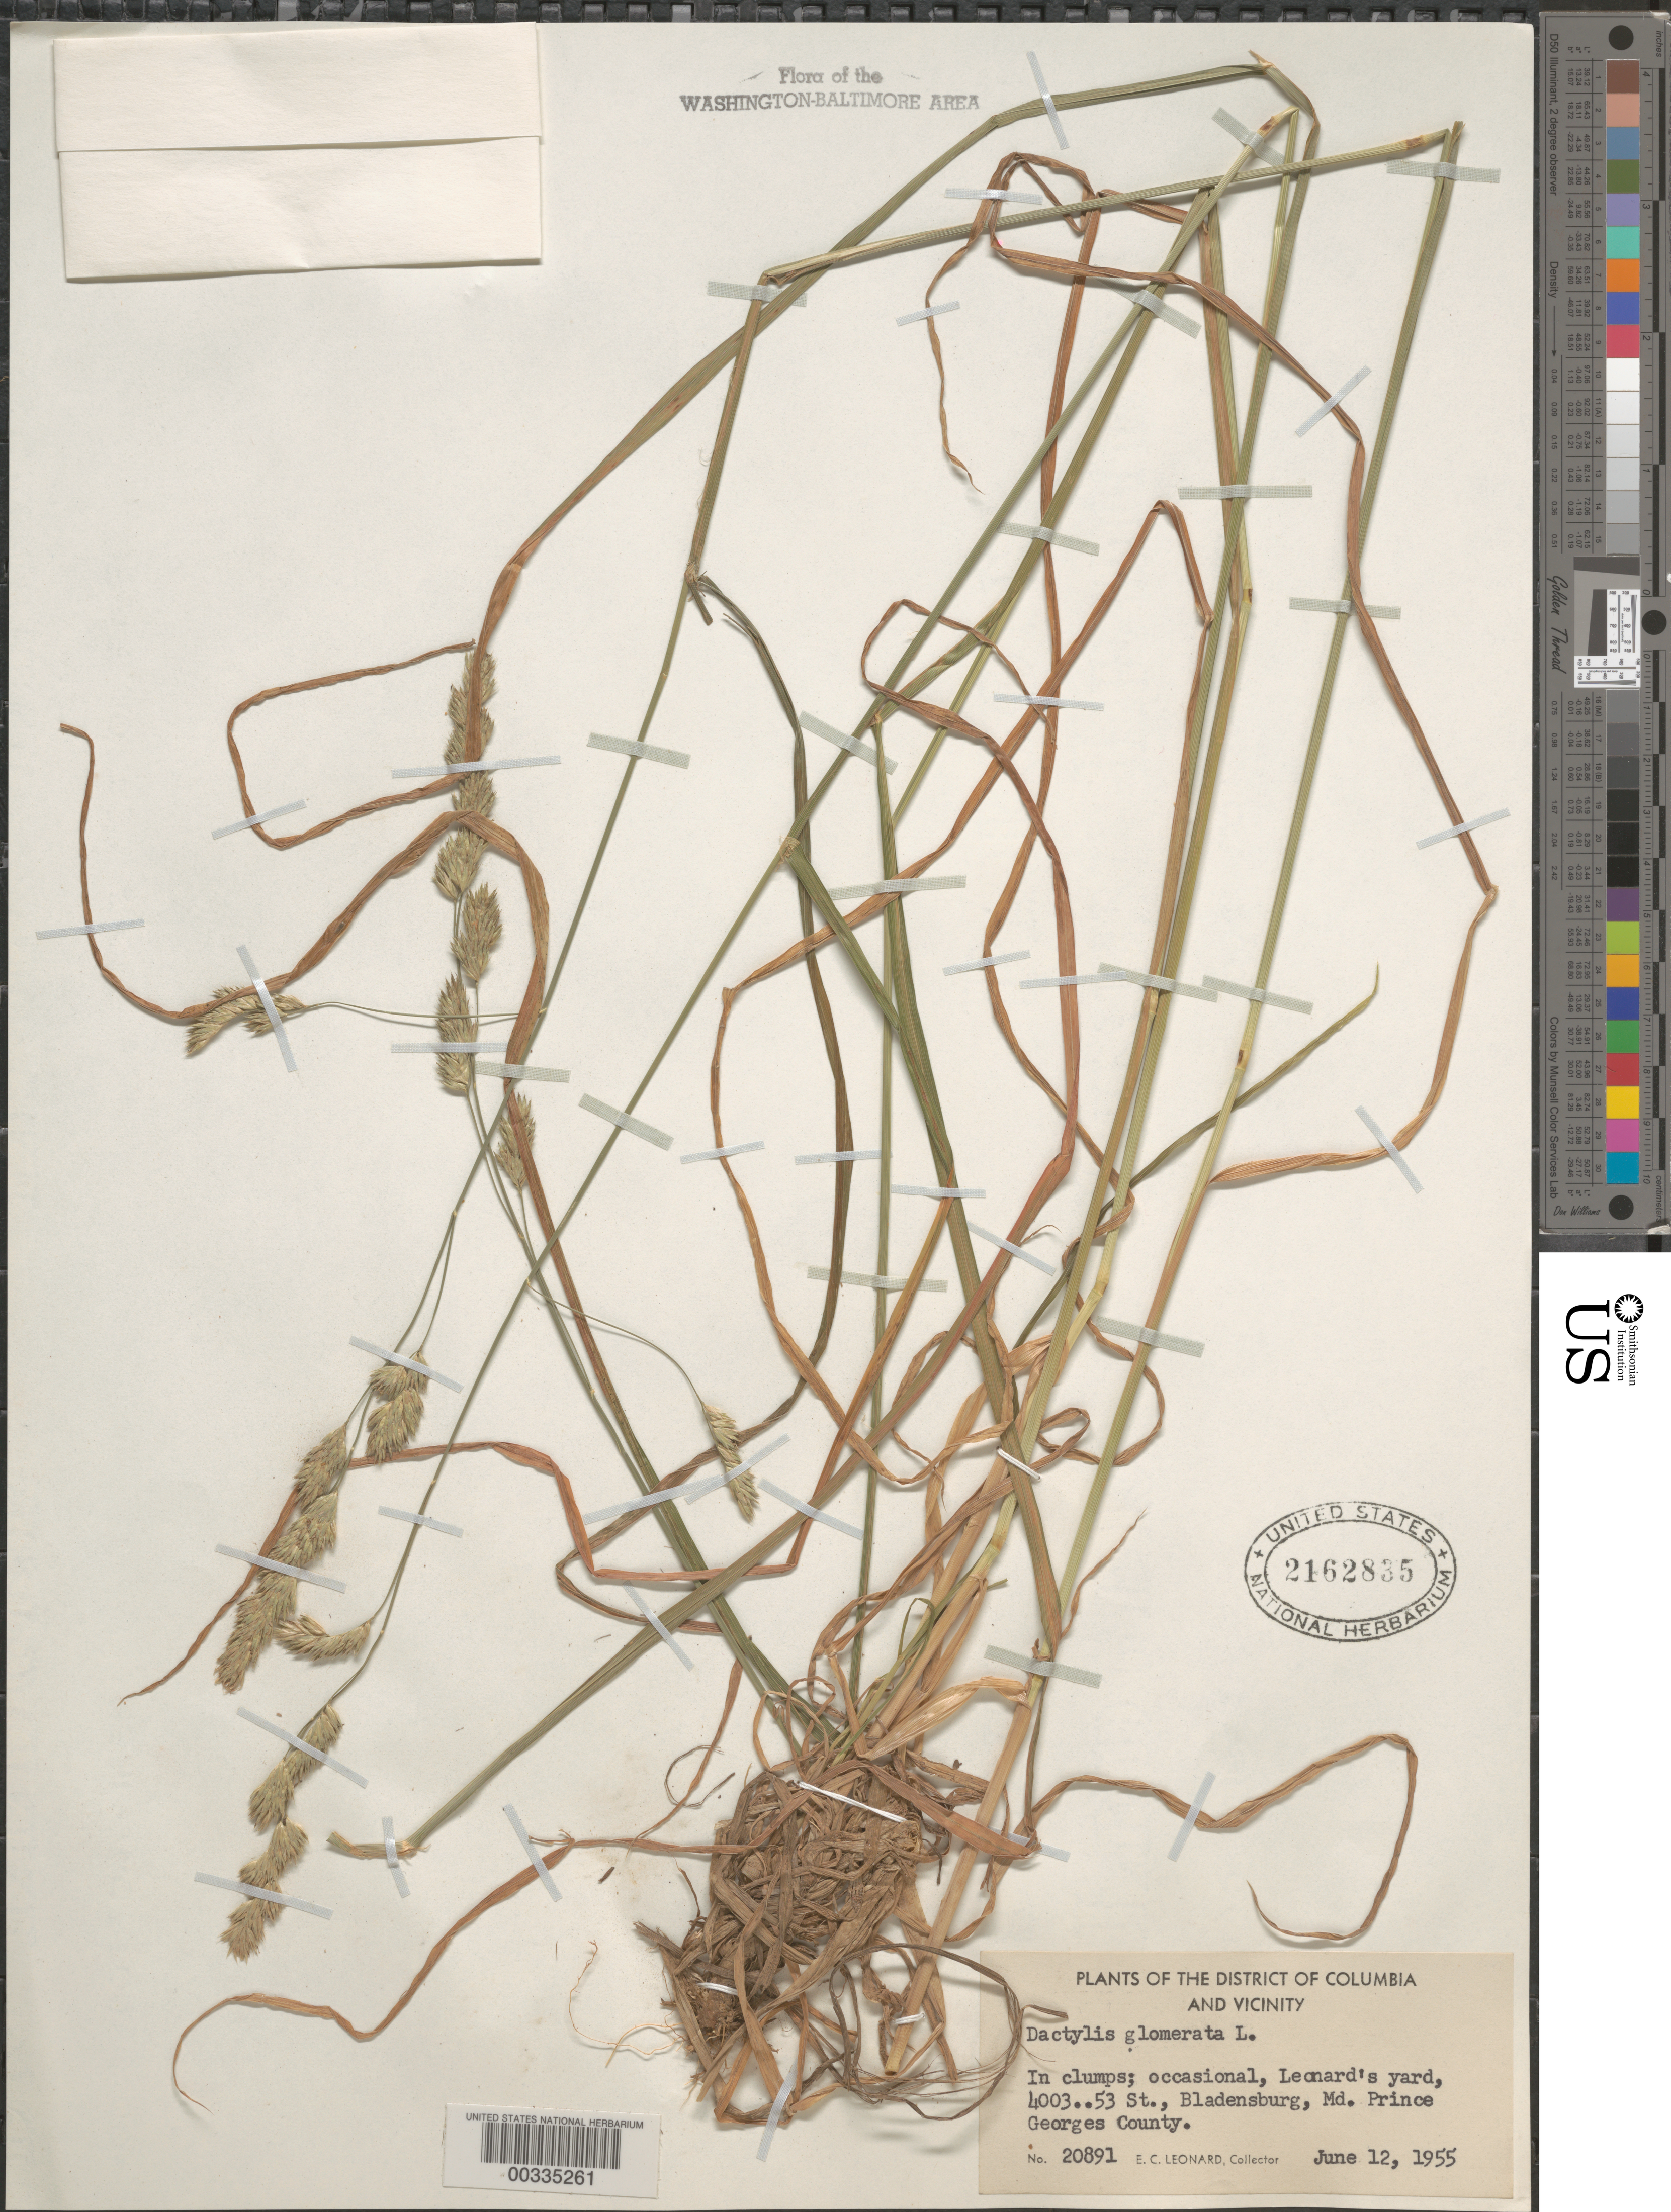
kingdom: Plantae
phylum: Tracheophyta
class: Liliopsida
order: Poales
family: Poaceae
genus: Dactylis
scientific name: Dactylis glomerata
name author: L.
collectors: E. C. Leonard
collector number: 20891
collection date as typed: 12 Jun 1955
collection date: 1955-06-12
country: United States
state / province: Maryland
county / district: Prince George's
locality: Bladensburg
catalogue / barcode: US 2162835